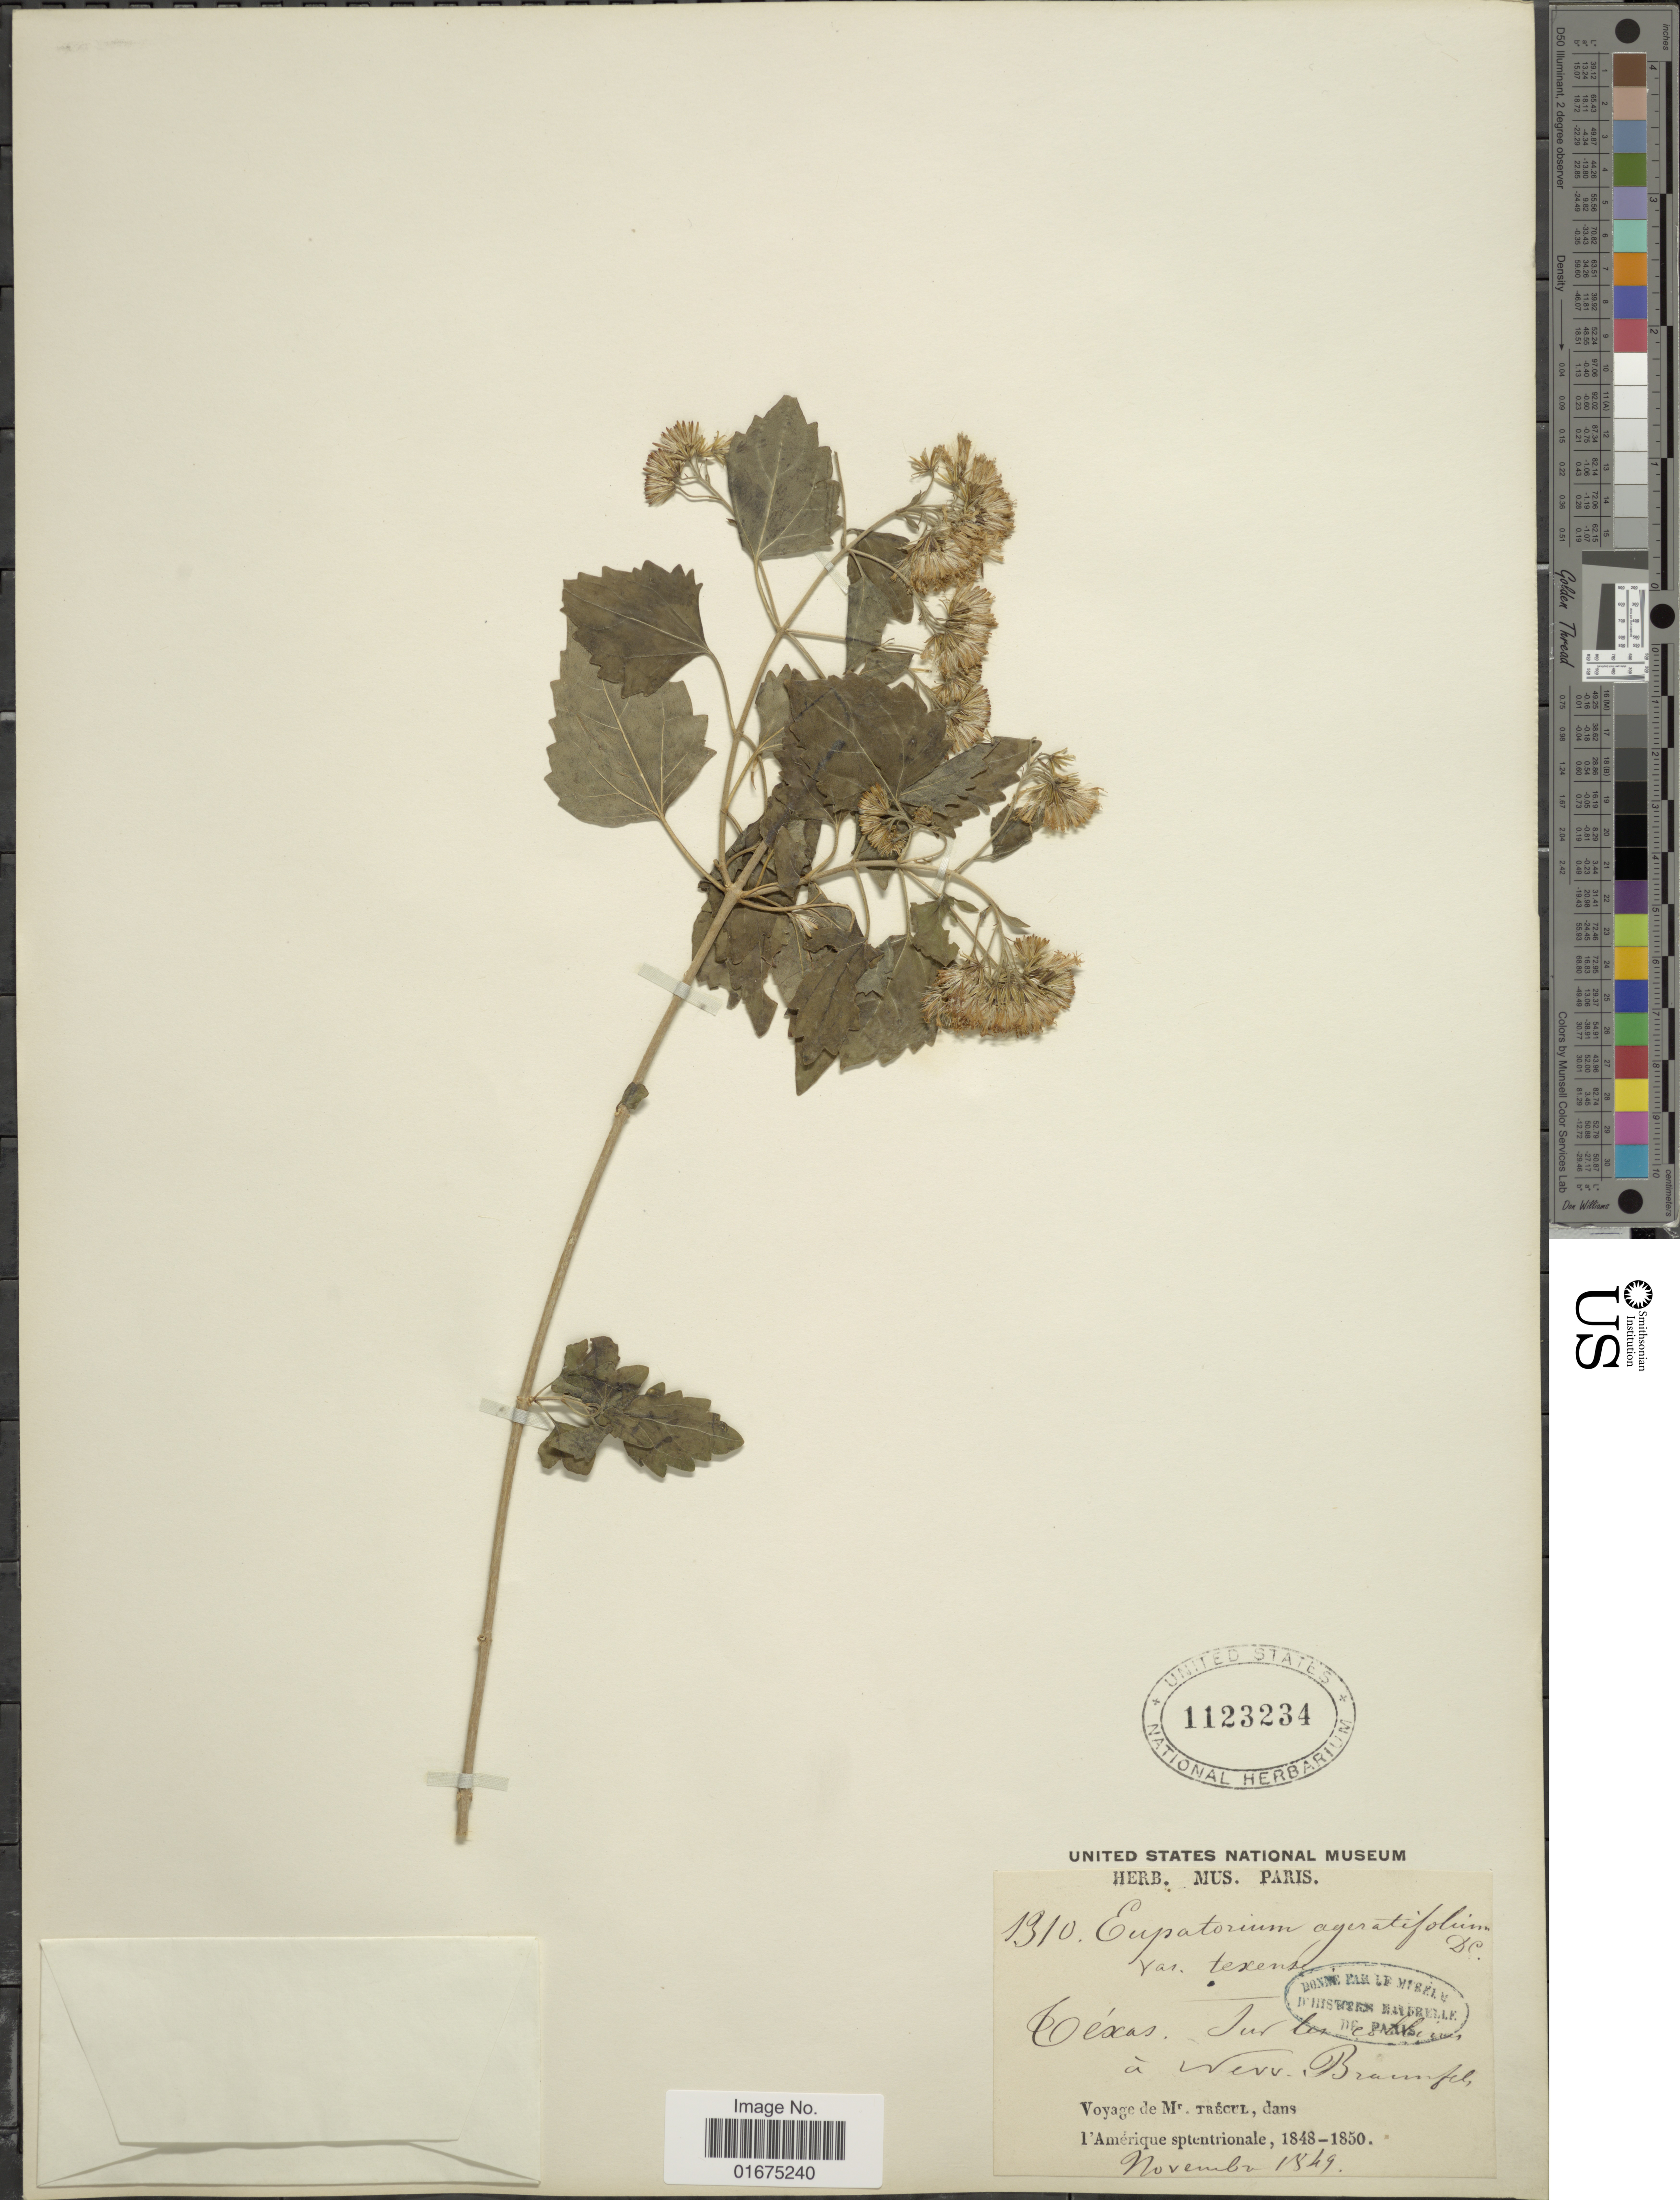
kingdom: Plantae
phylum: Tracheophyta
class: Magnoliopsida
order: Asterales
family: Asteraceae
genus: Ageratina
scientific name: Ageratina havanensis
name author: (Kunth) R.M. King & H. Rob.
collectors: ex herb. Mus. Paris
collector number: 1310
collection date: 1849-11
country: United States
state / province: Texas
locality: New Braunfels.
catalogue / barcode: US 1123234